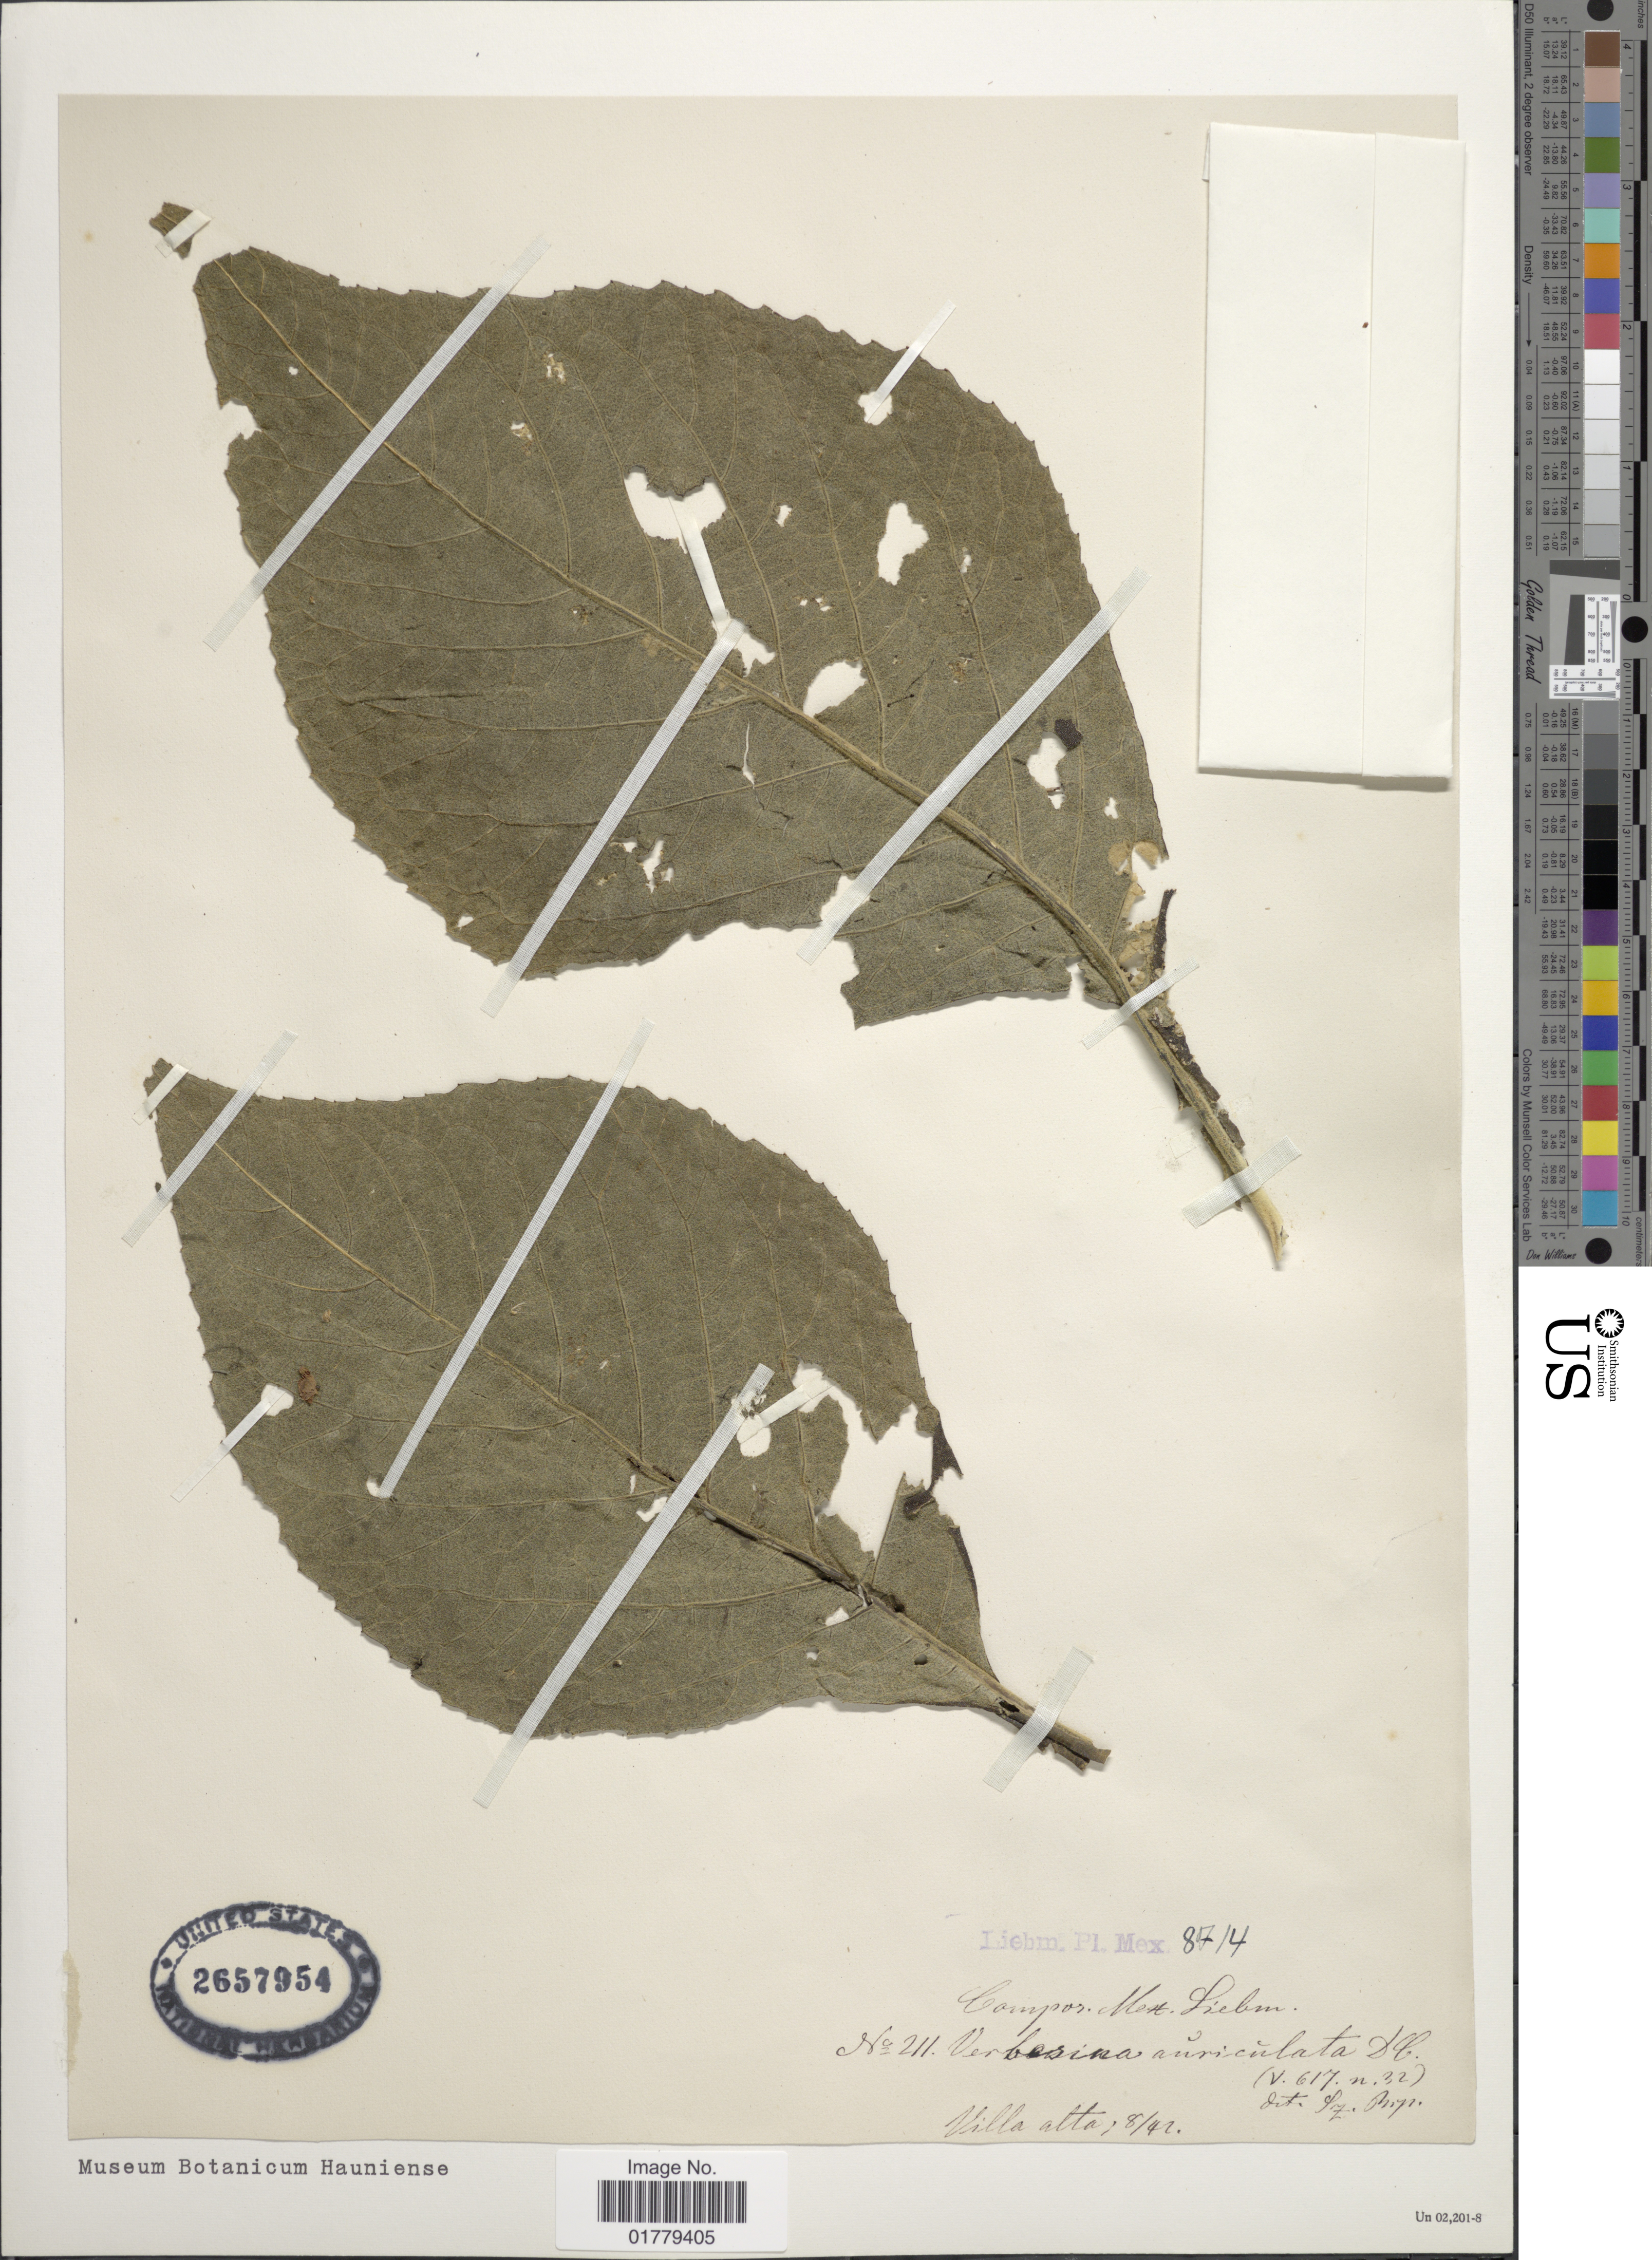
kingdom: Plantae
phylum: Tracheophyta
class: Magnoliopsida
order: Asterales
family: Asteraceae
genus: Verbesina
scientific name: Verbesina auriculata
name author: Hook. & Arn. in Hook.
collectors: Liebmann, --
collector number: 211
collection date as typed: Transcribed d/m/y: /8/42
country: Mexico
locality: Villa alta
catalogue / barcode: US 2657954